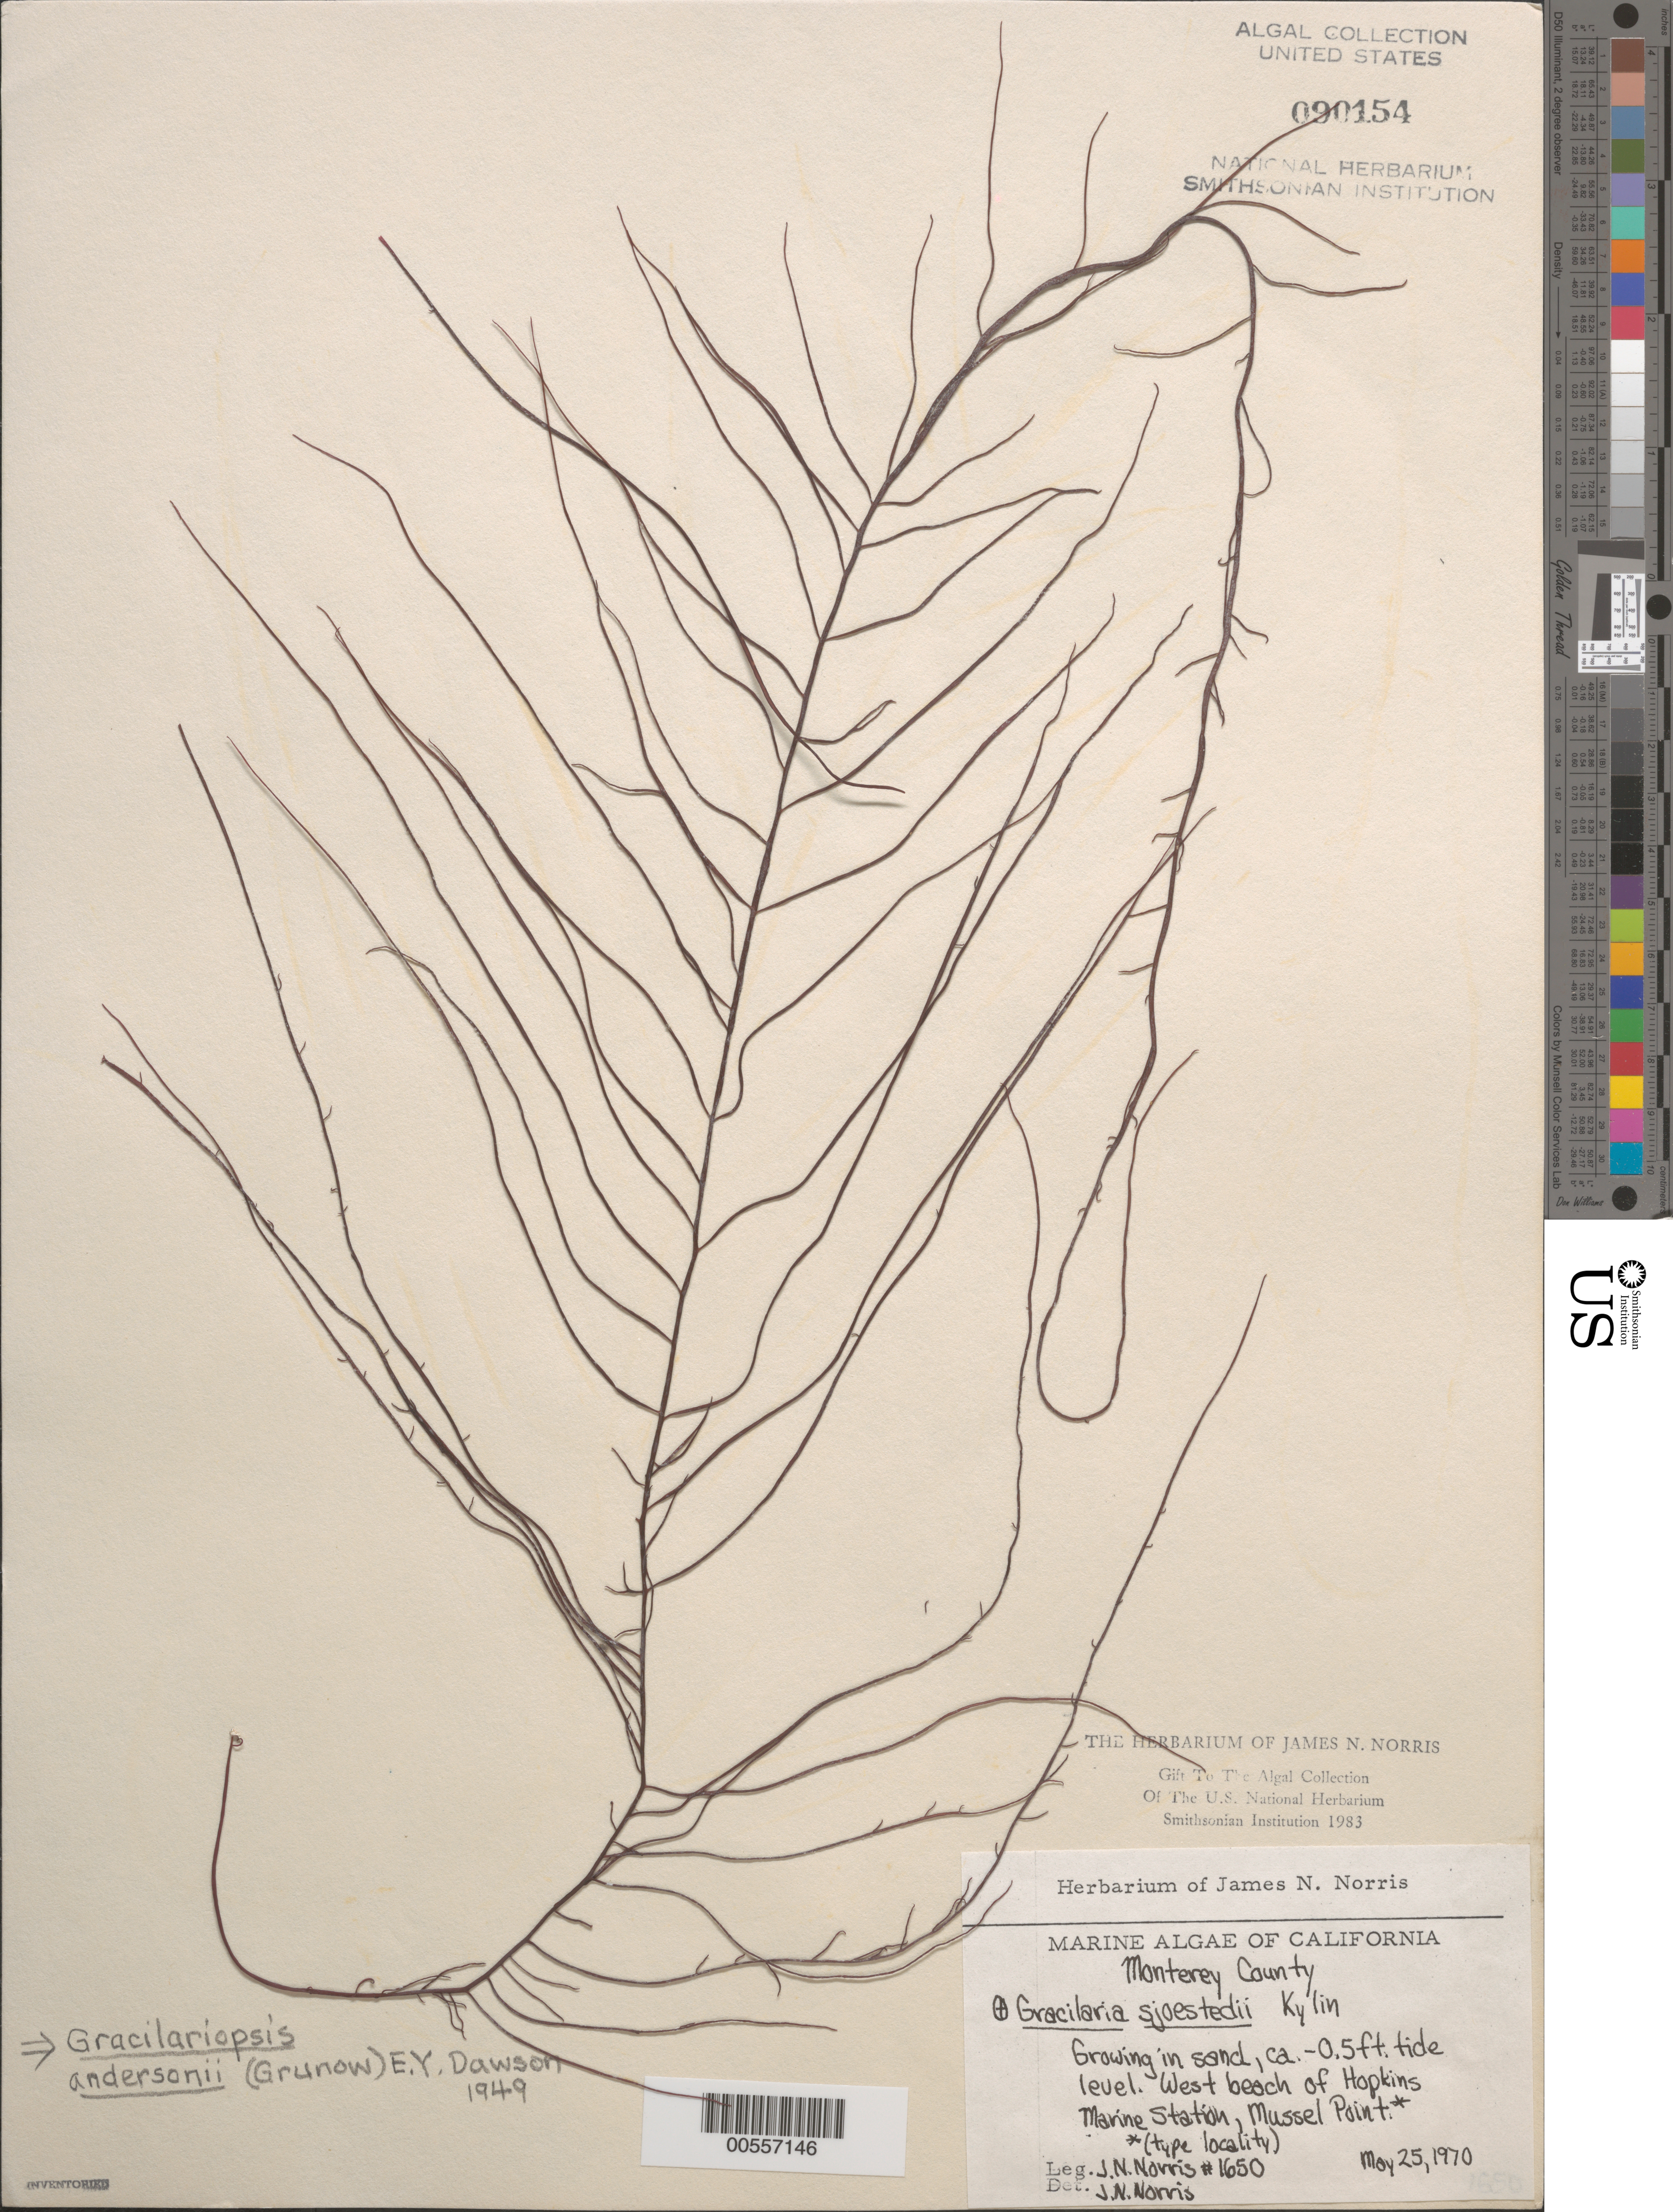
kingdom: Plantae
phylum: Rhodophyta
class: Florideophyceae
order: Gracilariales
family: Gracilariaceae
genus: Gracilariopsis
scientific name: Gracilariopsis andersonii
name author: (Grunow) E.Y. Dawson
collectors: J. N. Norris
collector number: JN-1650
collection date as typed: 25 May 1970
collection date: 1970-05-25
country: United States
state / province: California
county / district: Monterey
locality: West Beach, Hopkins Marine Station, Mussel Point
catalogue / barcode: US 90154